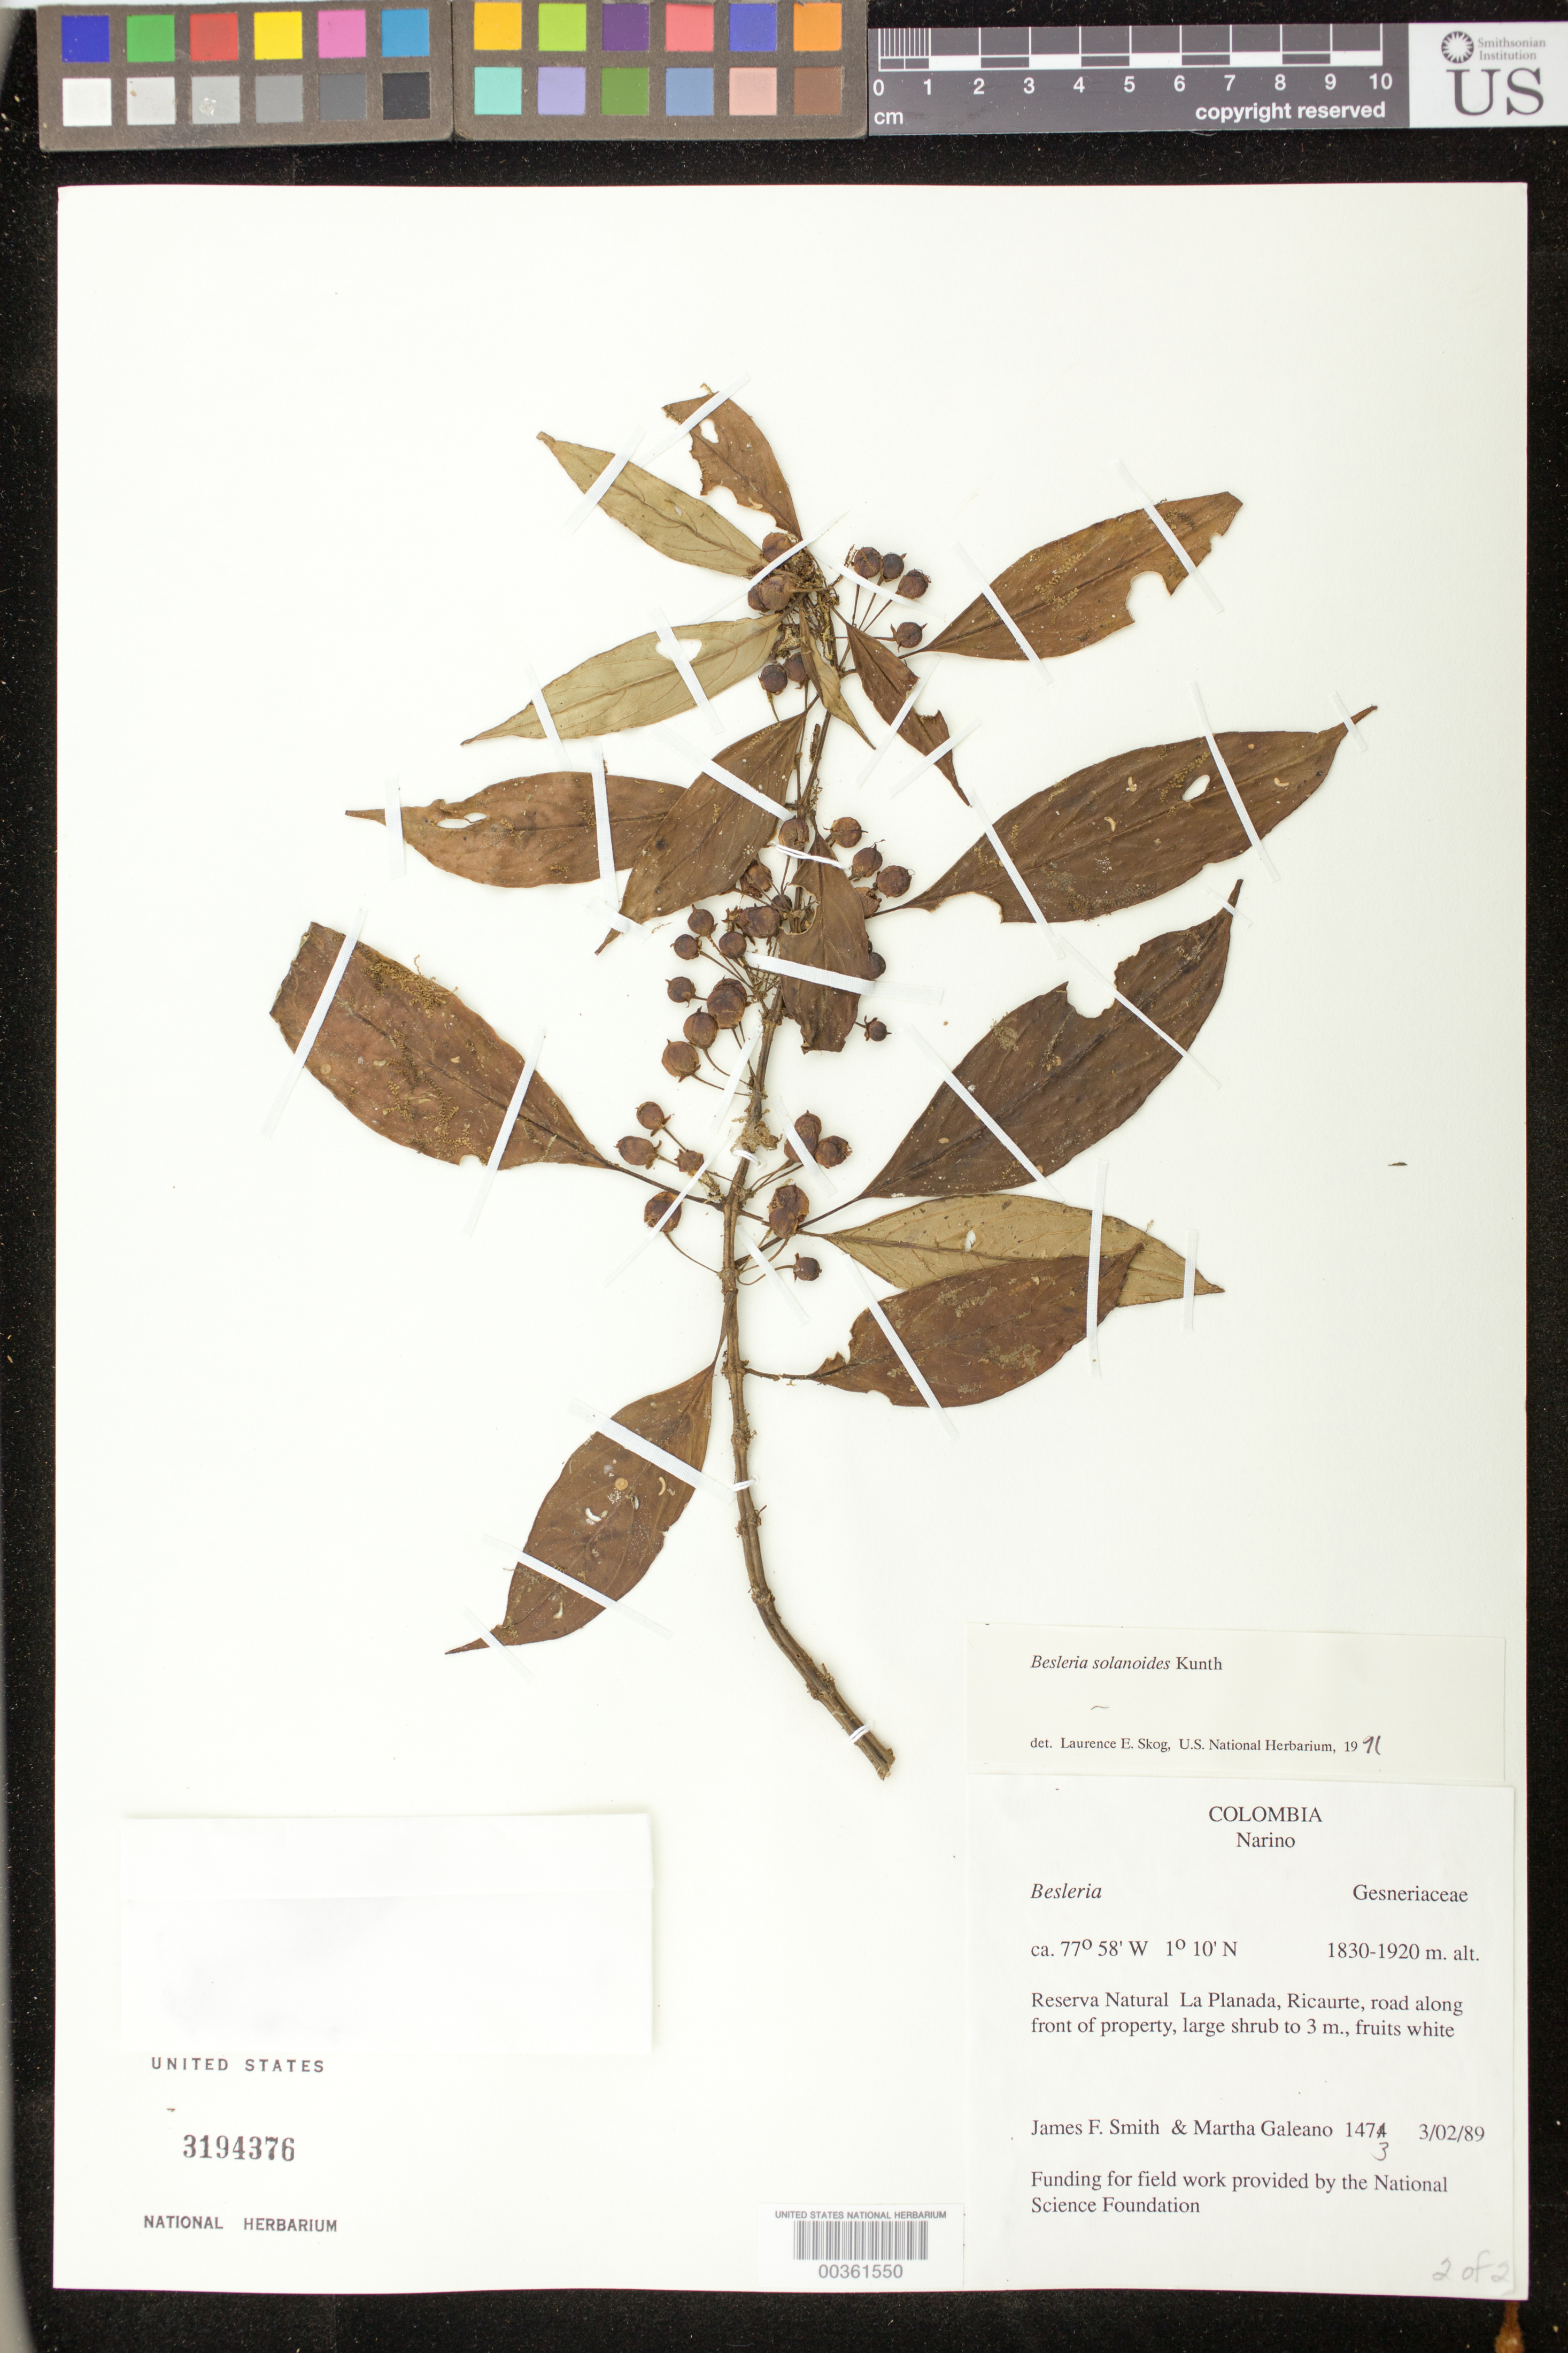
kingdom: Plantae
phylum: Tracheophyta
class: Magnoliopsida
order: Lamiales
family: Gesneriaceae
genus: Besleria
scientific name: Besleria solanoides var. solanoides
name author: Kunth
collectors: J. Smith & M. Galeano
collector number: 1473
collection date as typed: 02 Mar 1989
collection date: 1989-03-02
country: Colombia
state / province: Nariño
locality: Reserva Natural La Planada, Ricaurte, road along front of property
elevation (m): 1830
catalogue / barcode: US 3194376